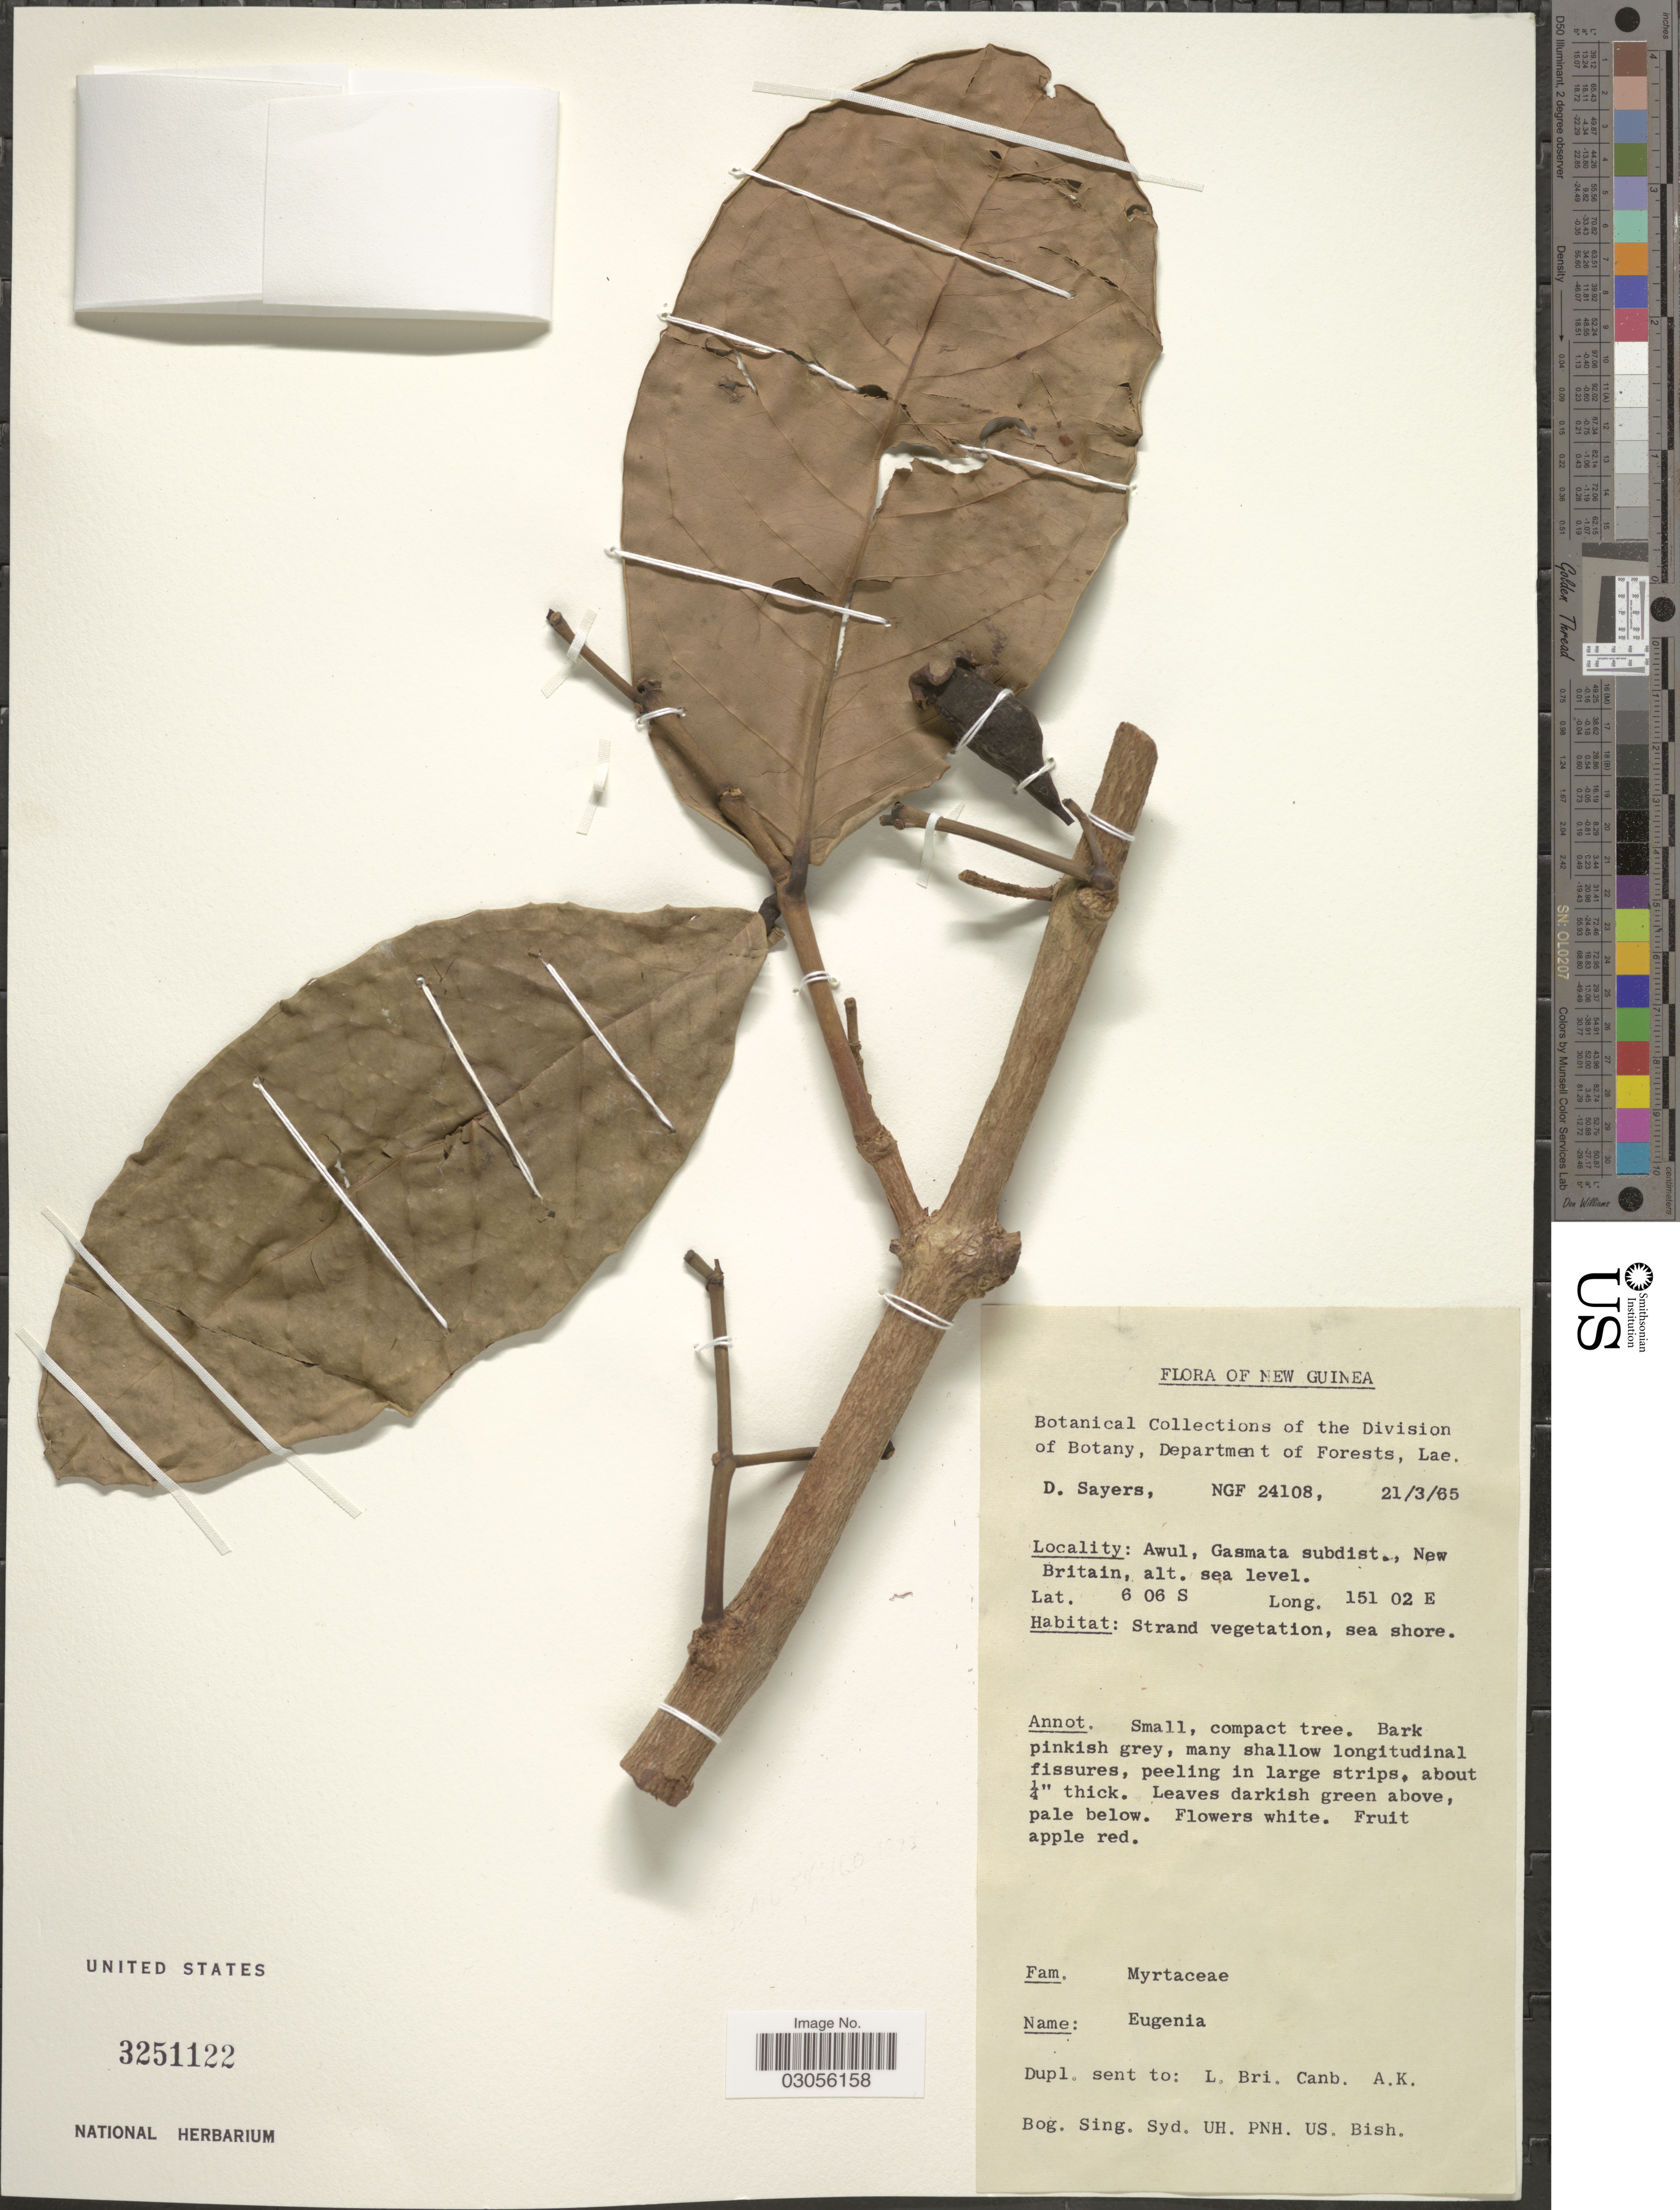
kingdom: Plantae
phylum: Tracheophyta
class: Magnoliopsida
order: Myrtales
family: Myrtaceae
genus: Eugenia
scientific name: Eugenia sp.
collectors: D. Sayers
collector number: NGF 24108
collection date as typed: Transcribed d/m/y: 21/3/65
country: Papua New Guinea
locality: New Guinea. Awul, Gasmata subdist., New Britain.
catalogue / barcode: US 3251122